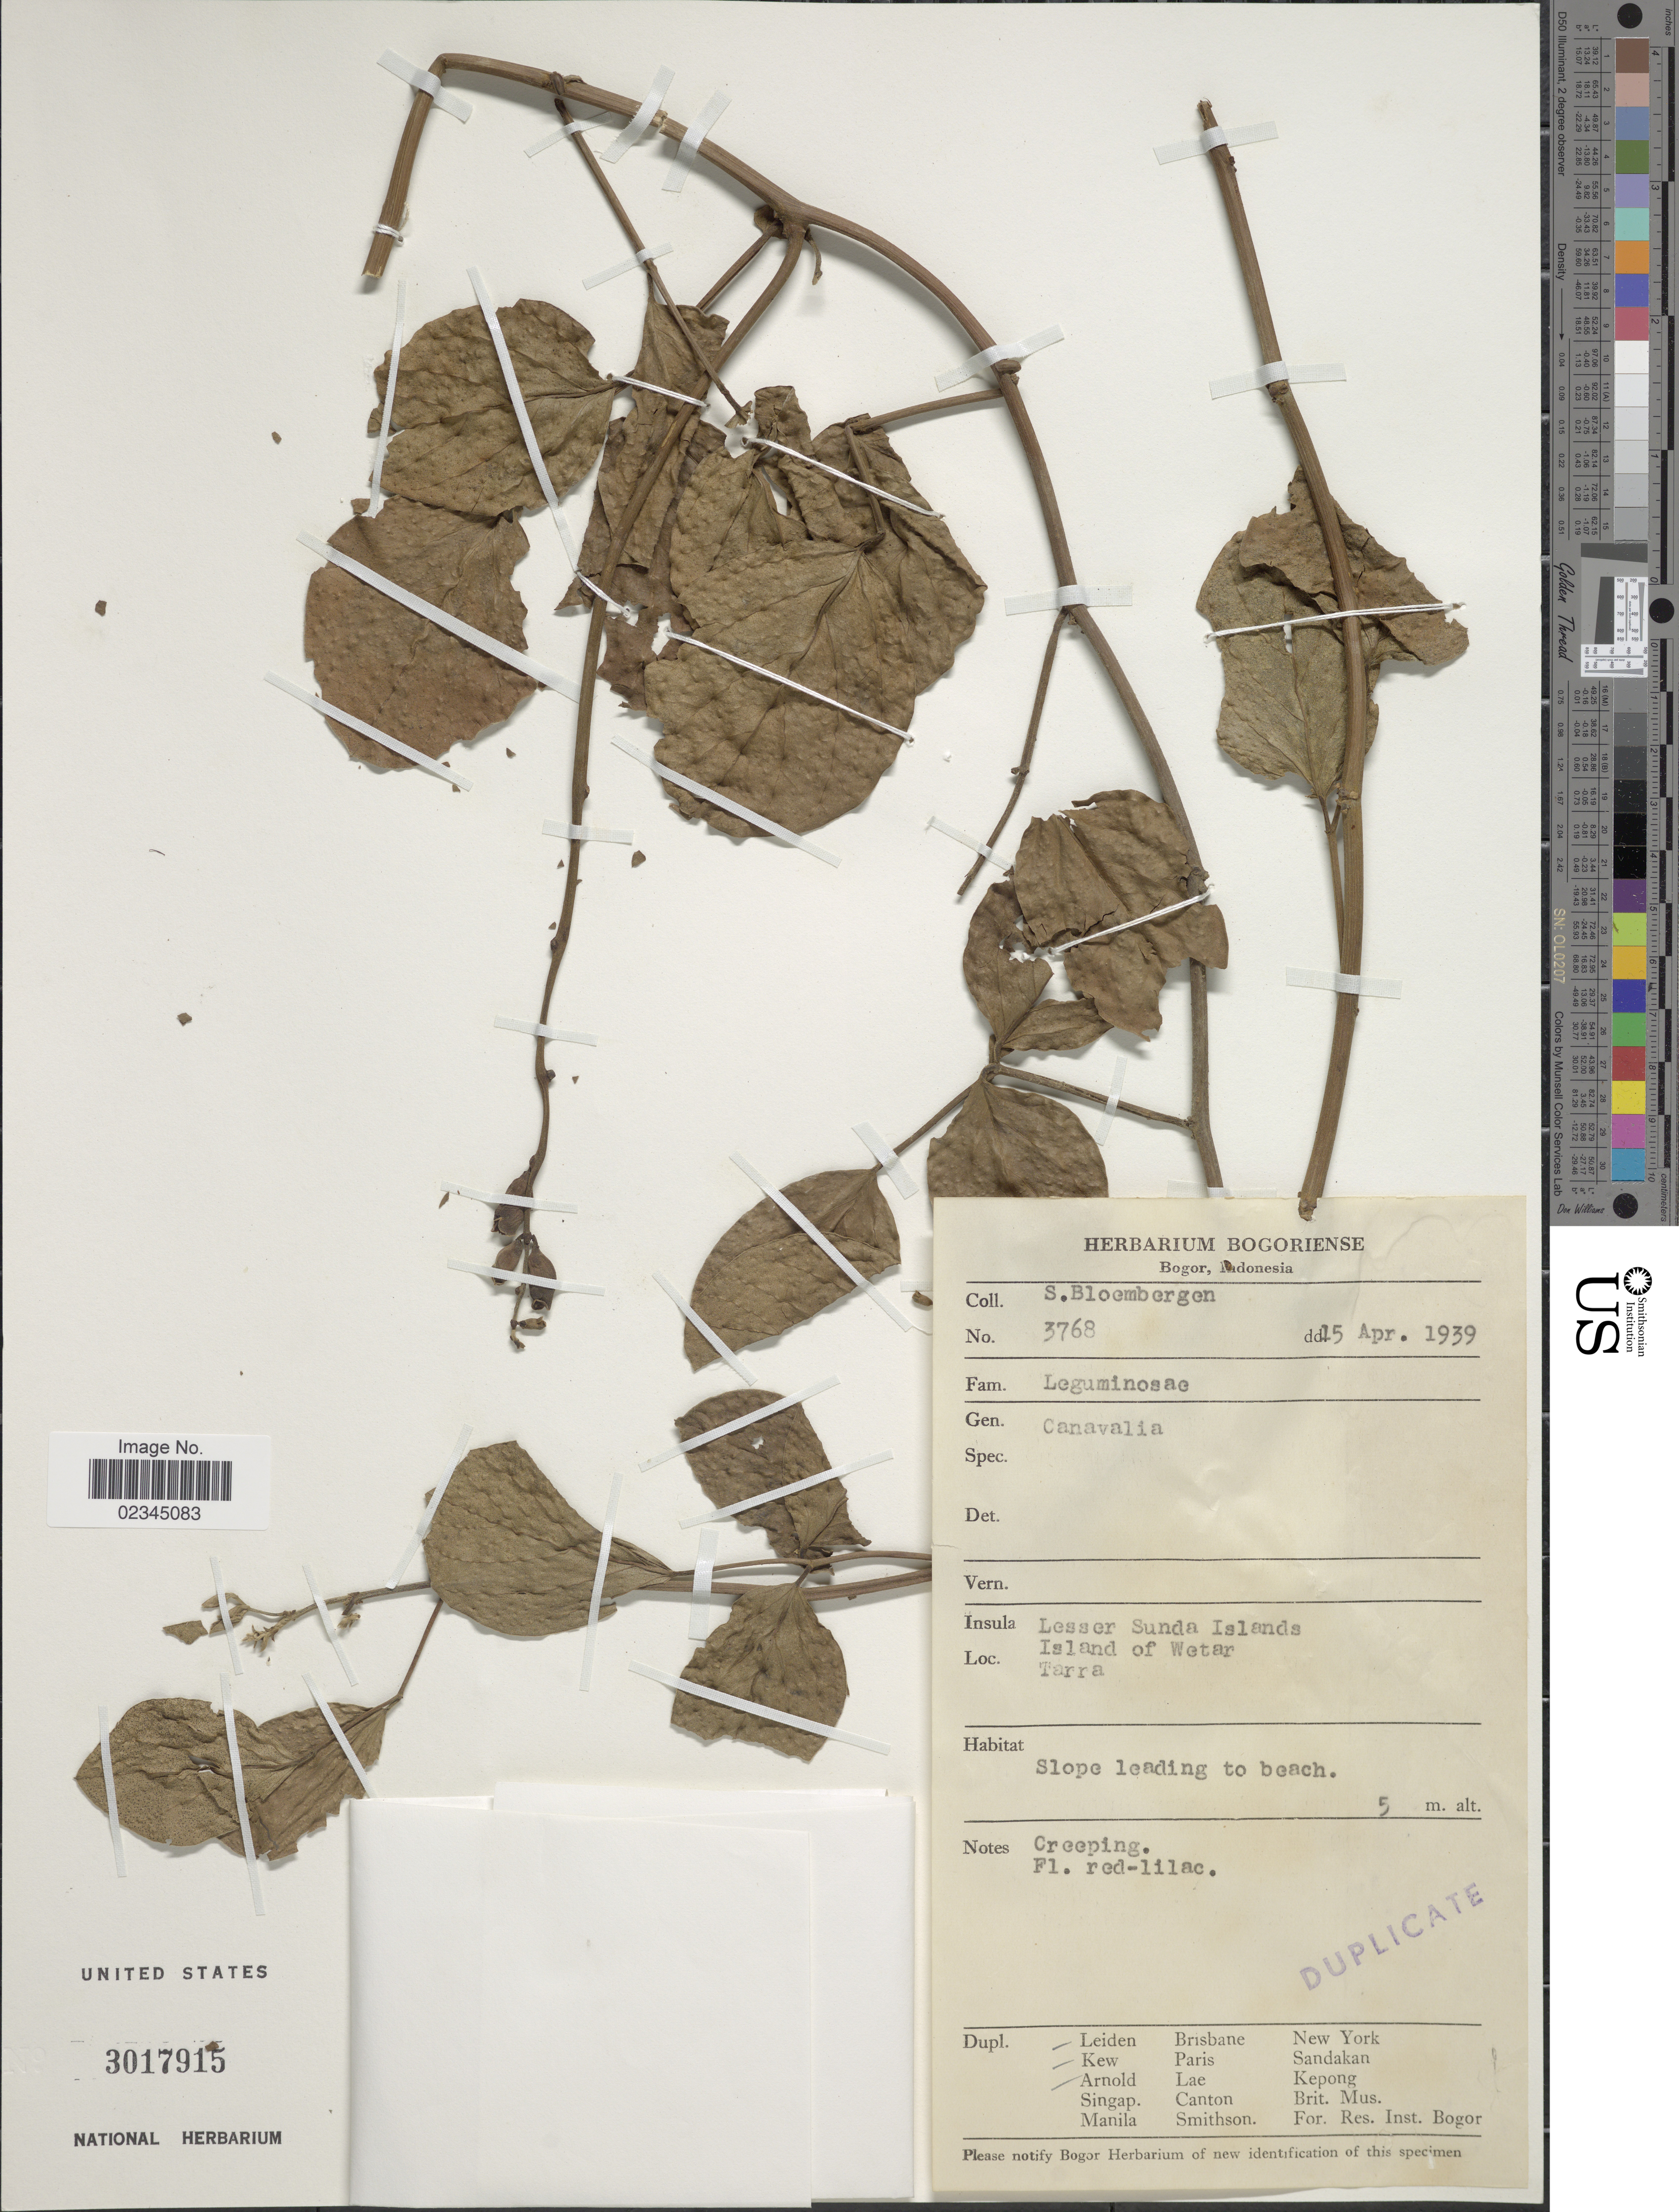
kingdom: Plantae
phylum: Tracheophyta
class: Magnoliopsida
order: Fabales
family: Fabaceae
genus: Canavalia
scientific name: Canavalia sp.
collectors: S. Bloembergen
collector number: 3768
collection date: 1939-04-15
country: Indonesia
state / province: Nusa Tenggara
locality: Lesser Sunda Islands, Island of Wetar Tarra.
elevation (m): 5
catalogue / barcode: US 3107915